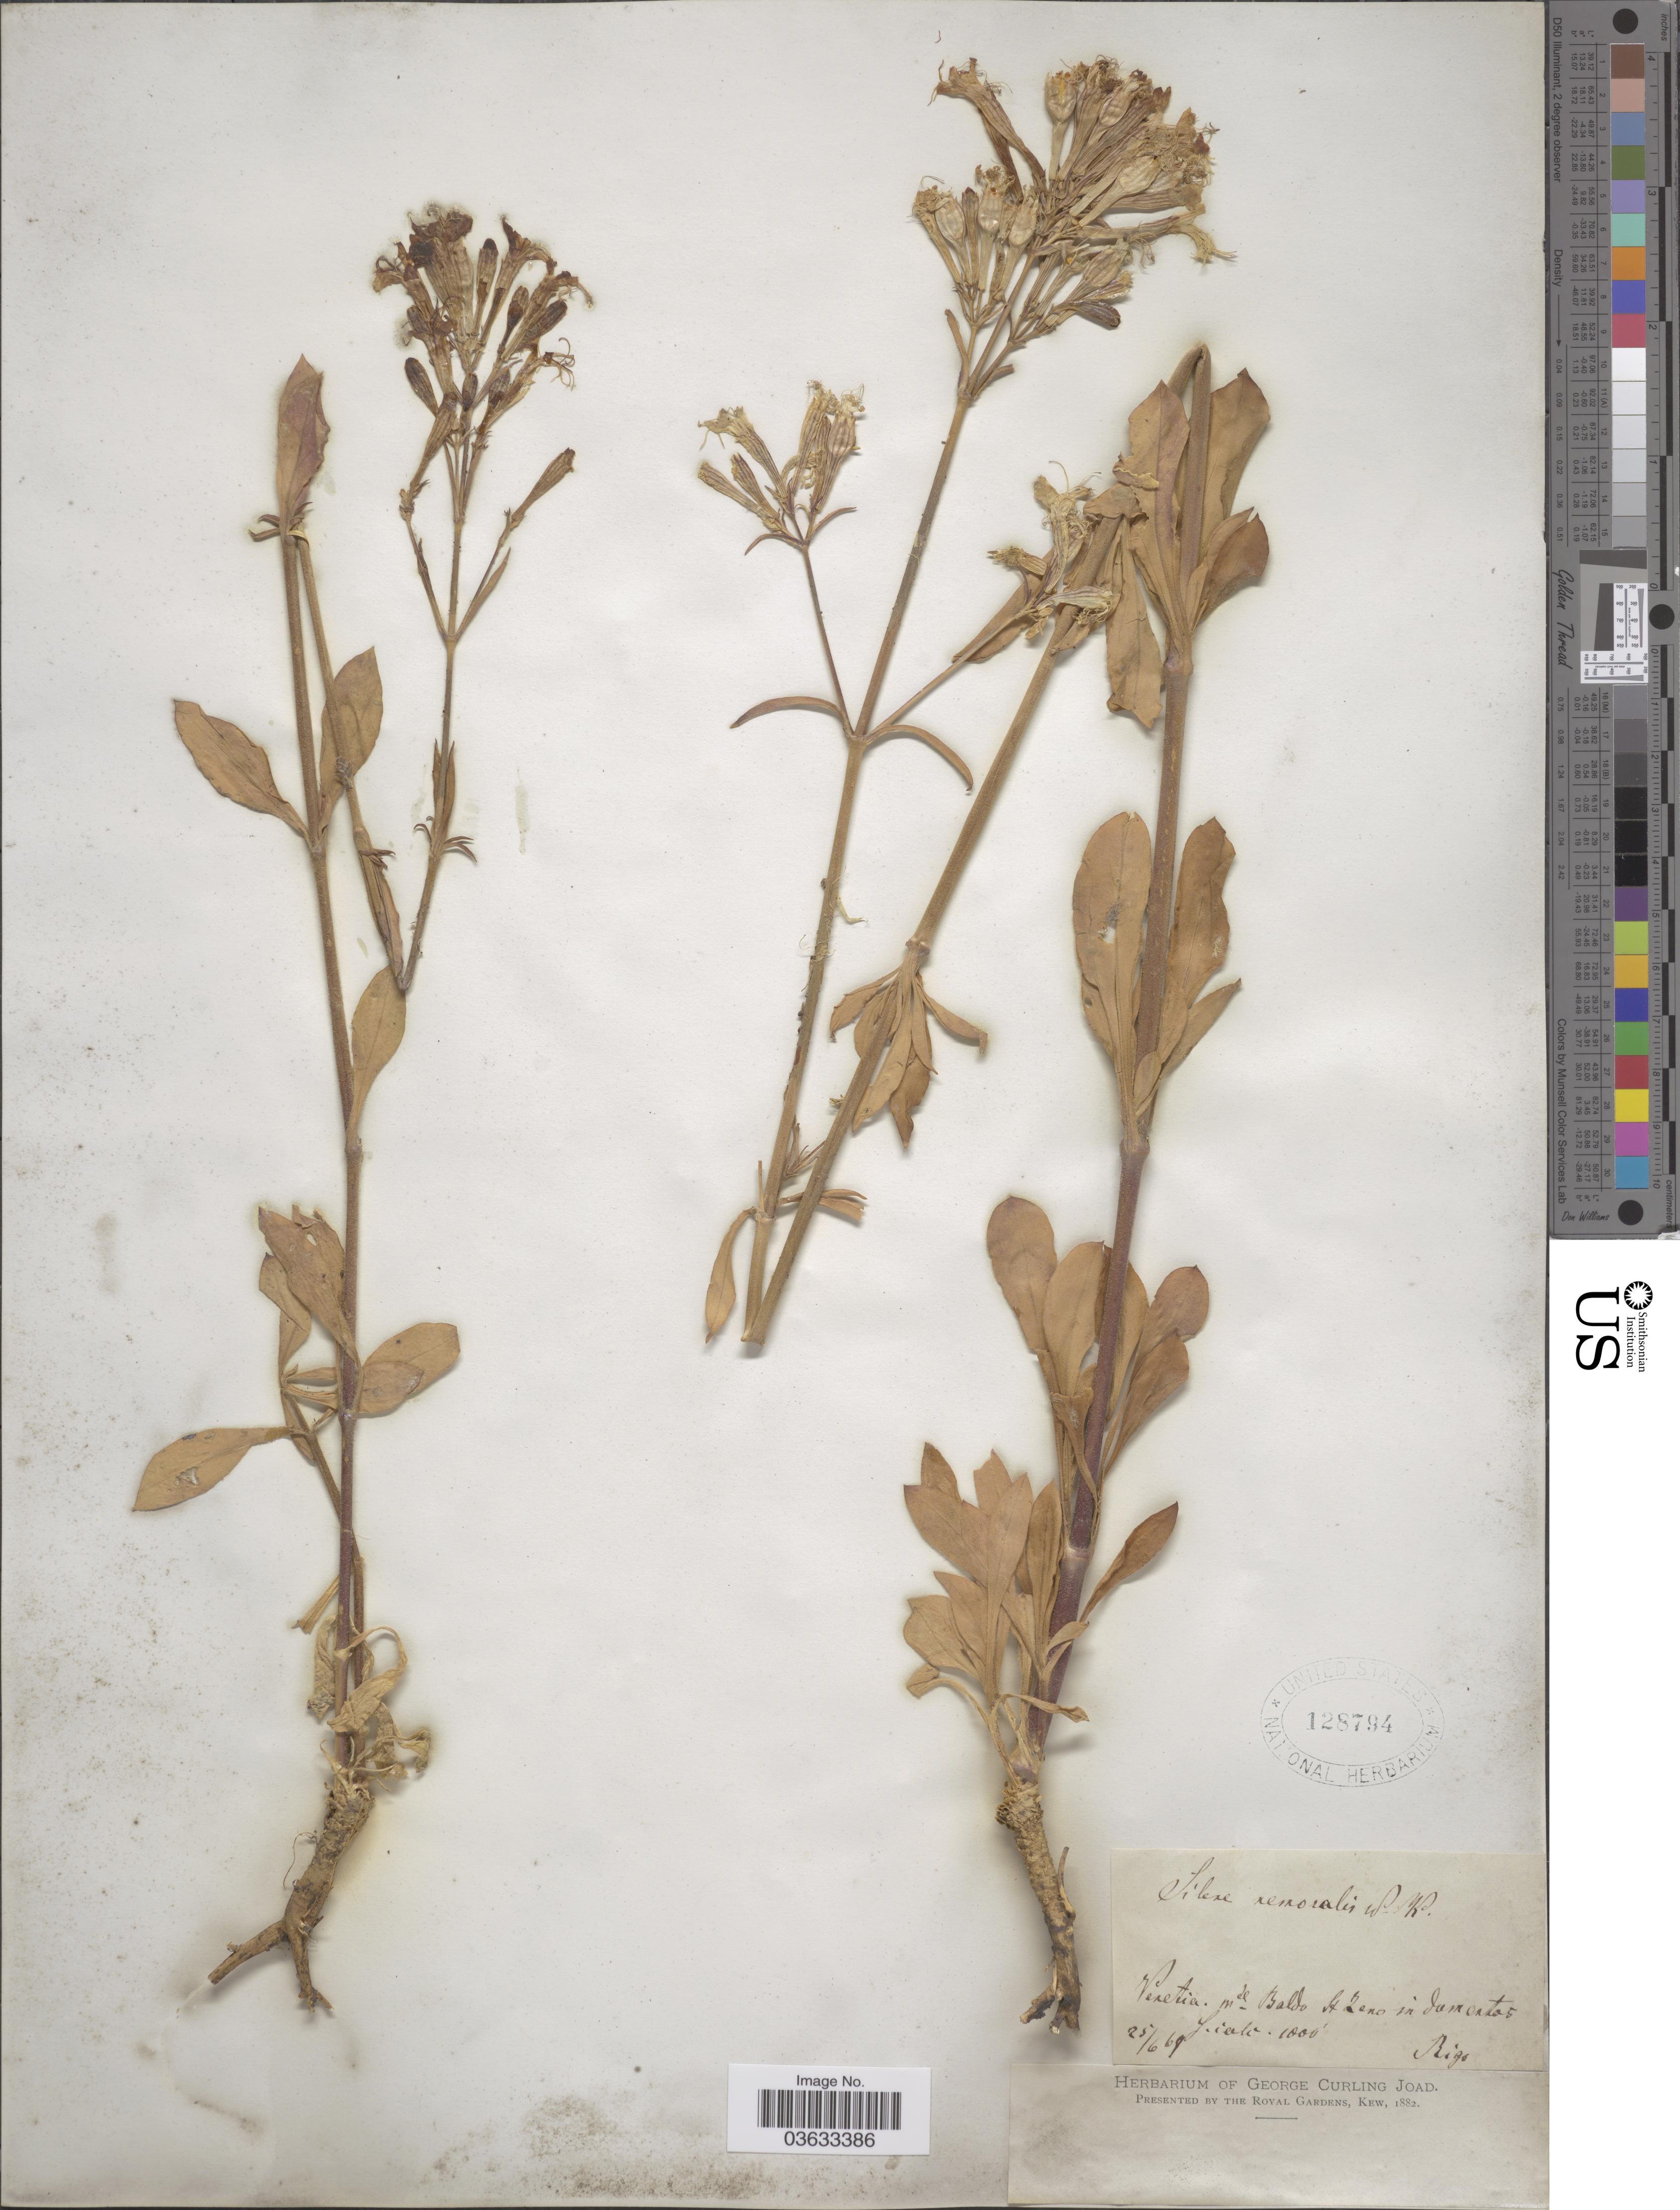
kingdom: Plantae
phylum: Tracheophyta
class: Magnoliopsida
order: Caryophyllales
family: Caryophyllaceae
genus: Silene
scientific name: Silene nemoralis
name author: Waldst. & Kit.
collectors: -- Rigo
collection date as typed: Transcribed d/m/y: 25/6/69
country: Italy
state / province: Veneto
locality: Venetia. m de Baldo St Zeno in Samantas fuierlt. [interpreted]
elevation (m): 305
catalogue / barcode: US 128794